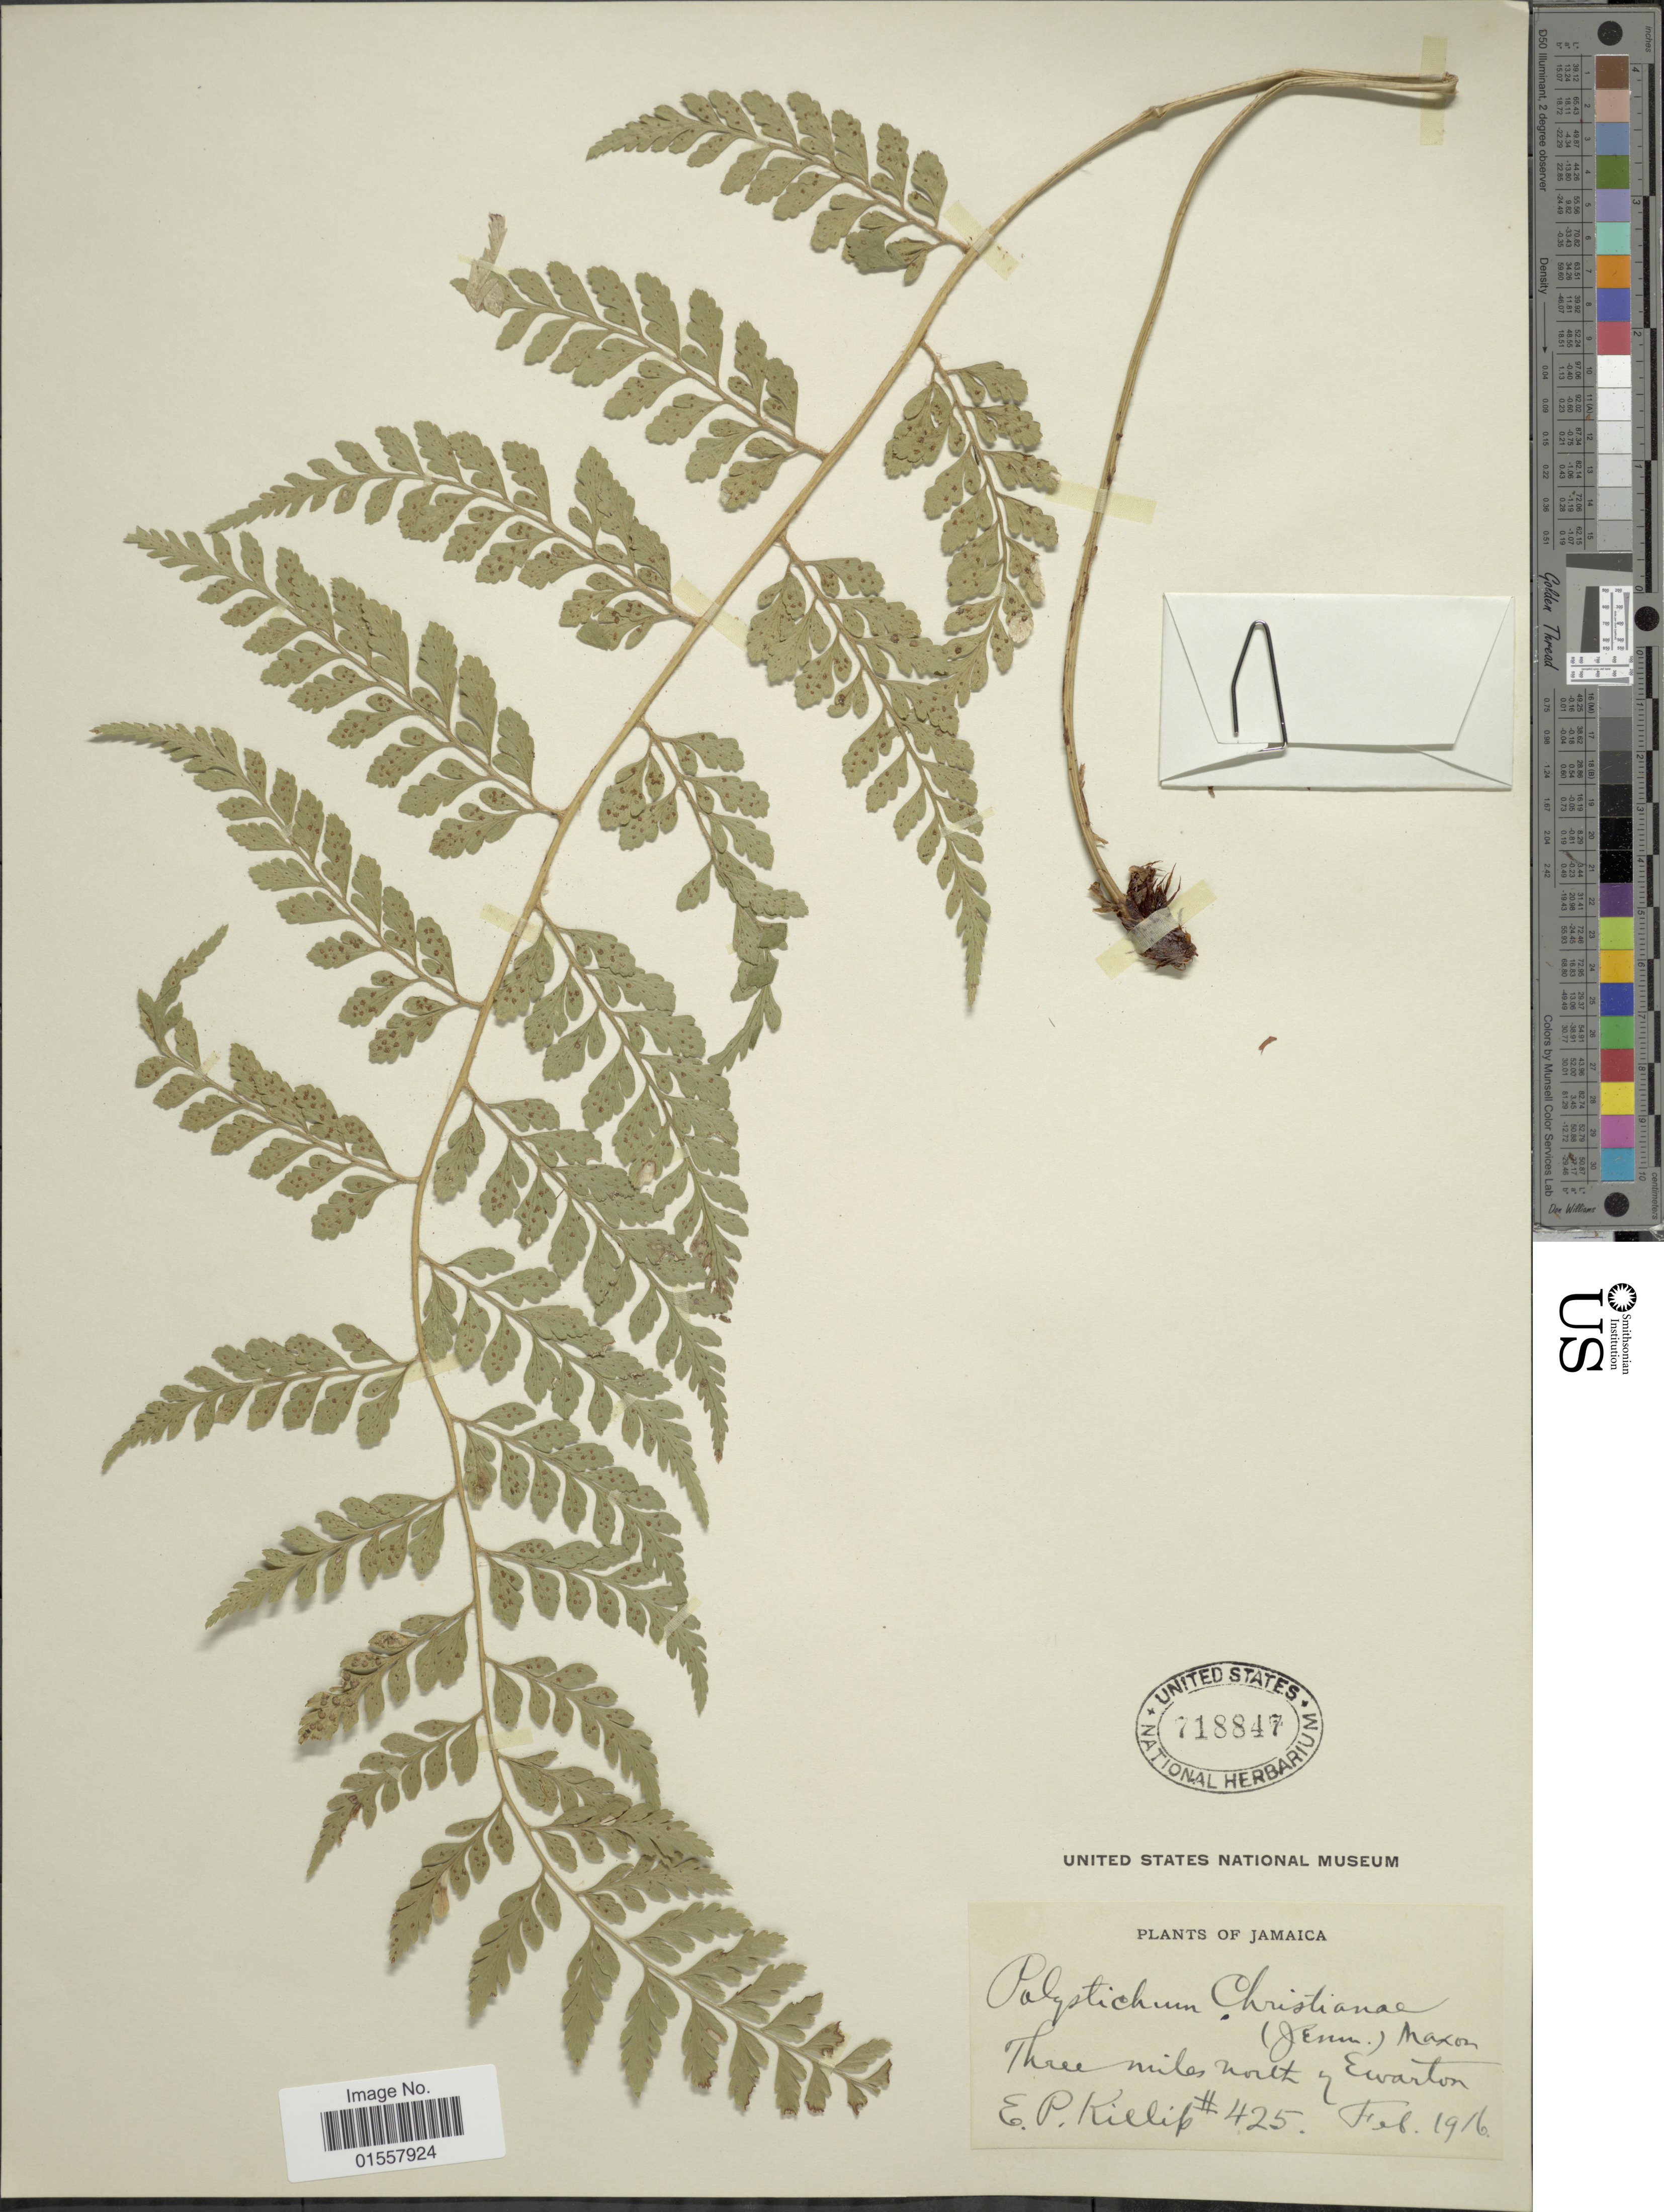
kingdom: Plantae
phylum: Tracheophyta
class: Polypodiopsida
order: Polypodiales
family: Dryopteridaceae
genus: Polystichum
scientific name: Polystichum christianae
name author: (Jenman) Underw. & Maxon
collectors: E. P. Killip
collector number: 425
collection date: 1916-02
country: Jamaica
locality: Three miles north of Ewarton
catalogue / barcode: US 718847